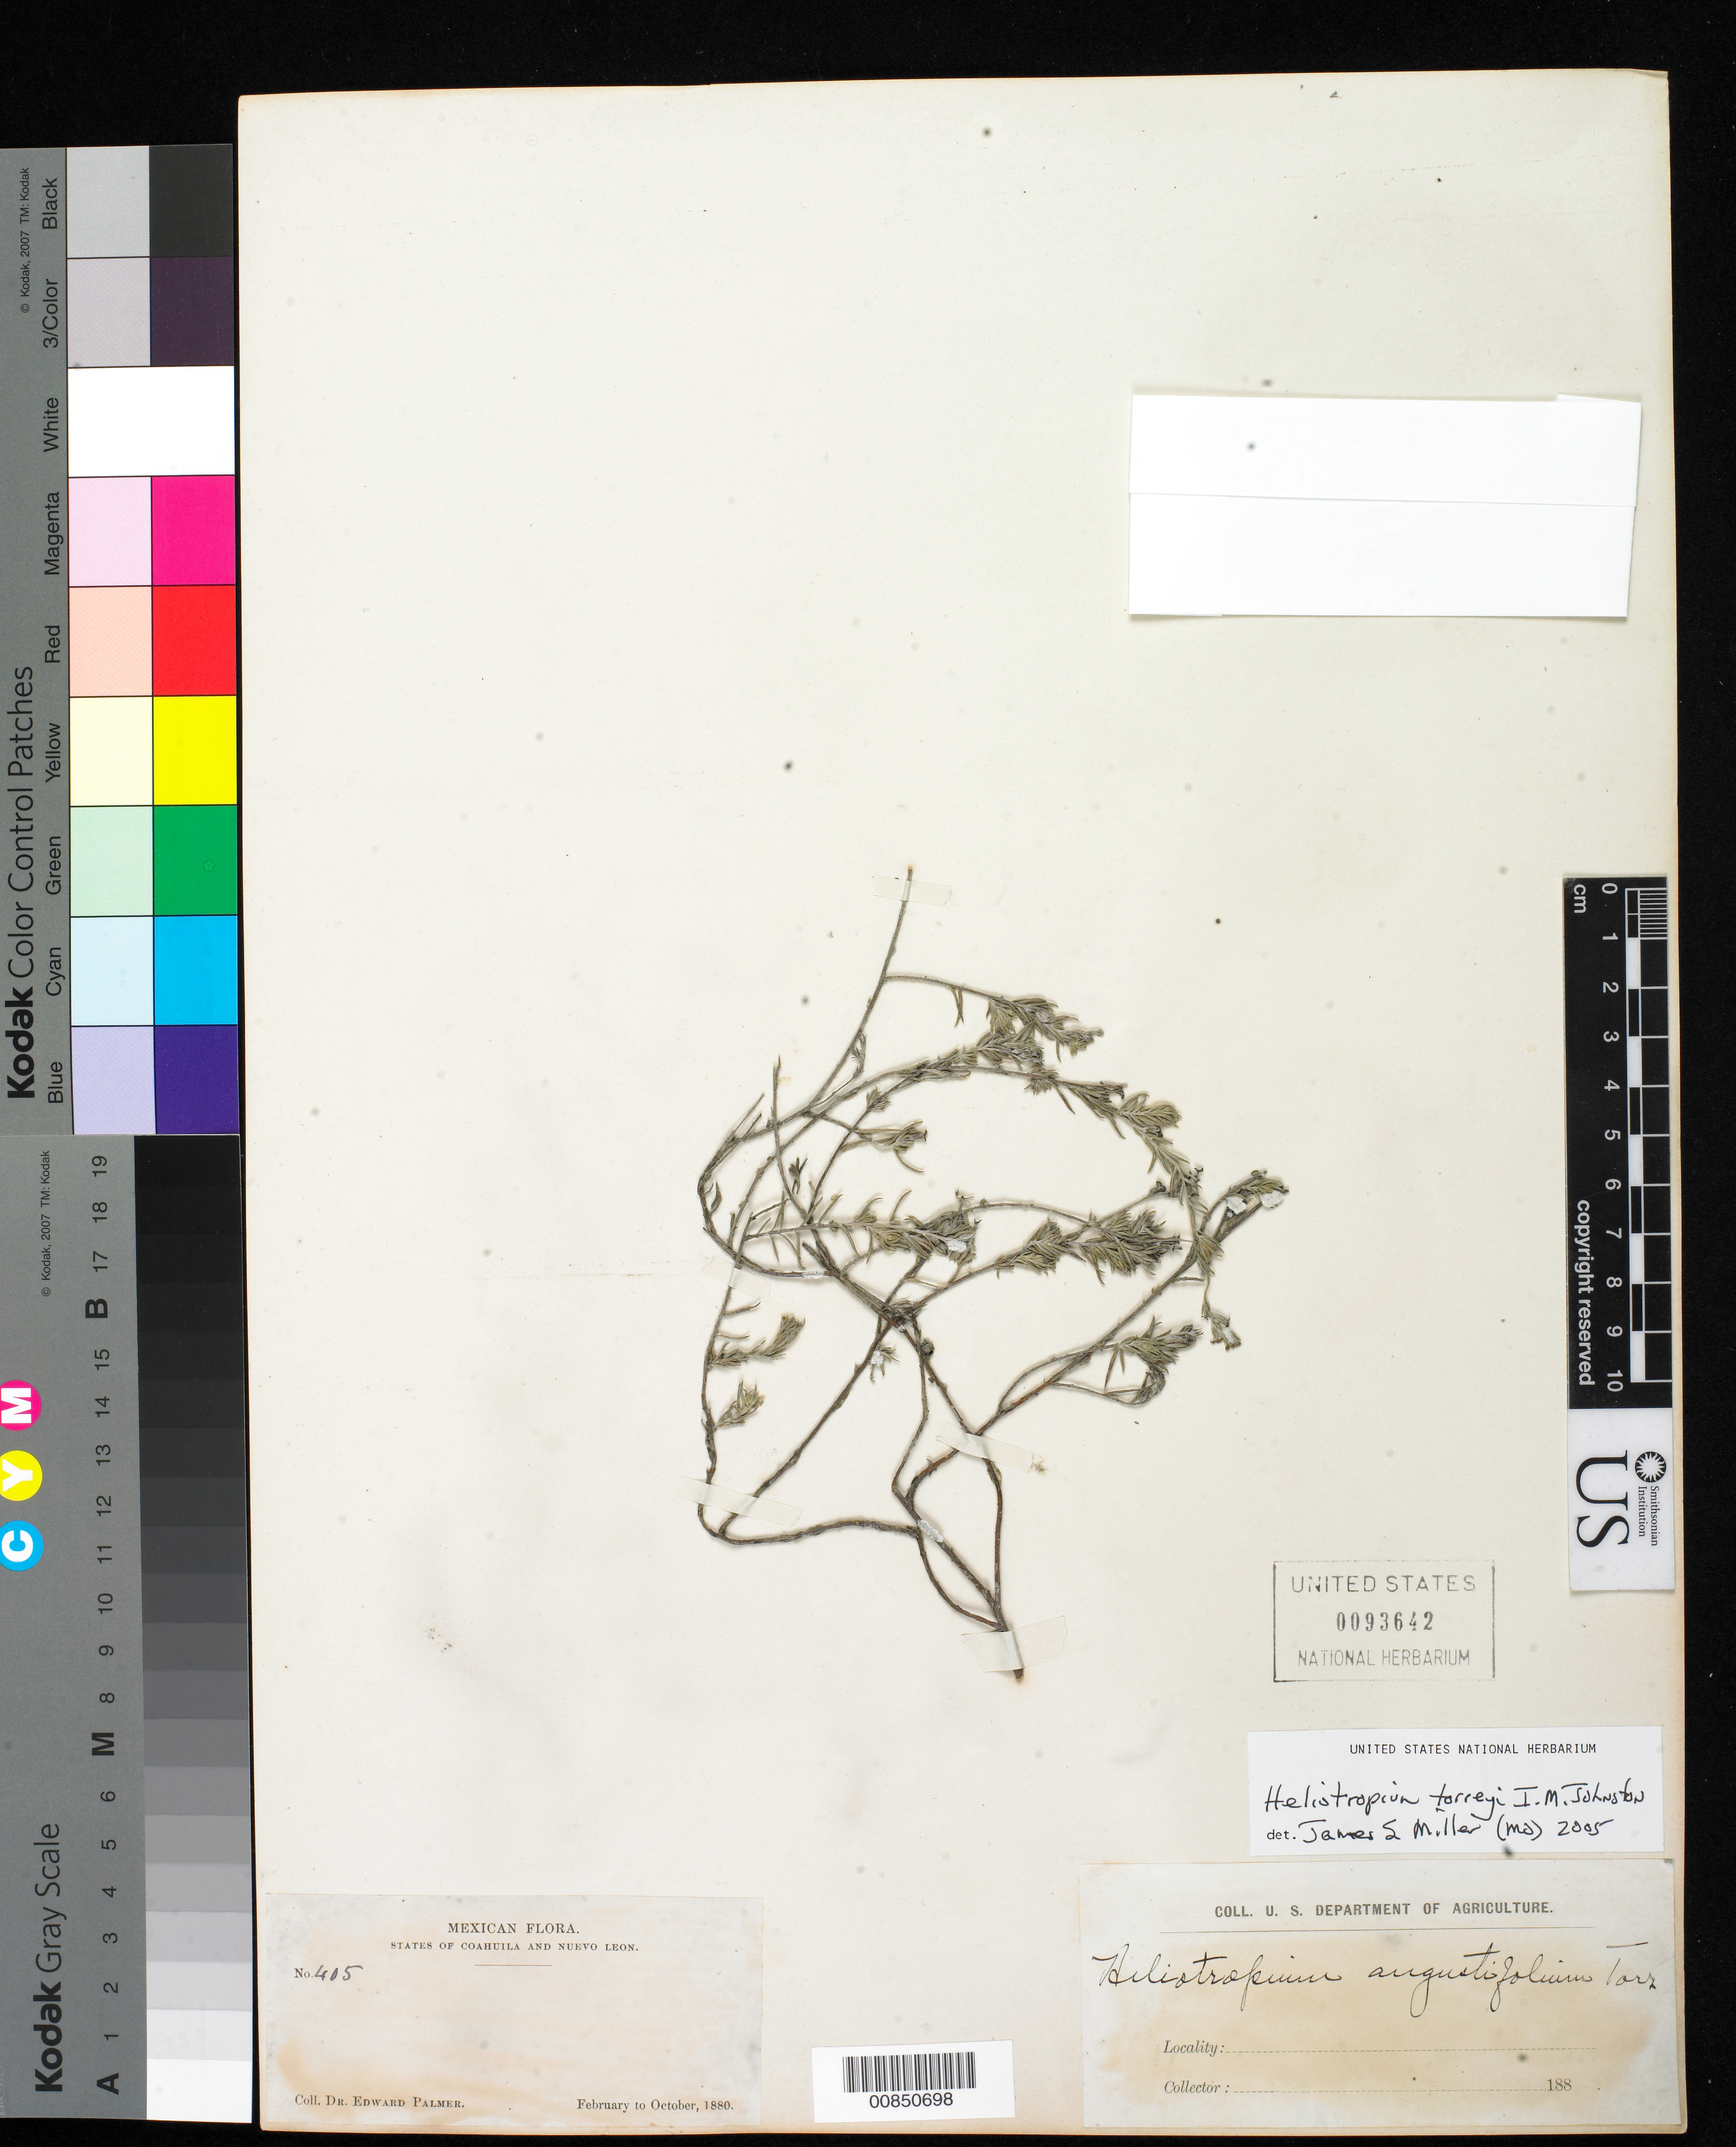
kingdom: Plantae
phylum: Tracheophyta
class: Magnoliopsida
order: Boraginales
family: Heliotropiaceae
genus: Heliotropium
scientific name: Heliotropium torreyi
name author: I.M. Johnst.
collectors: E. Palmer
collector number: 405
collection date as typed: Feb 1880 to -- Oct 1880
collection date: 1880-02/1880-10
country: Mexico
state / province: Coahuila / Nuevo León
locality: States of Coahuila and Nuevo León.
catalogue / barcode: US 93642